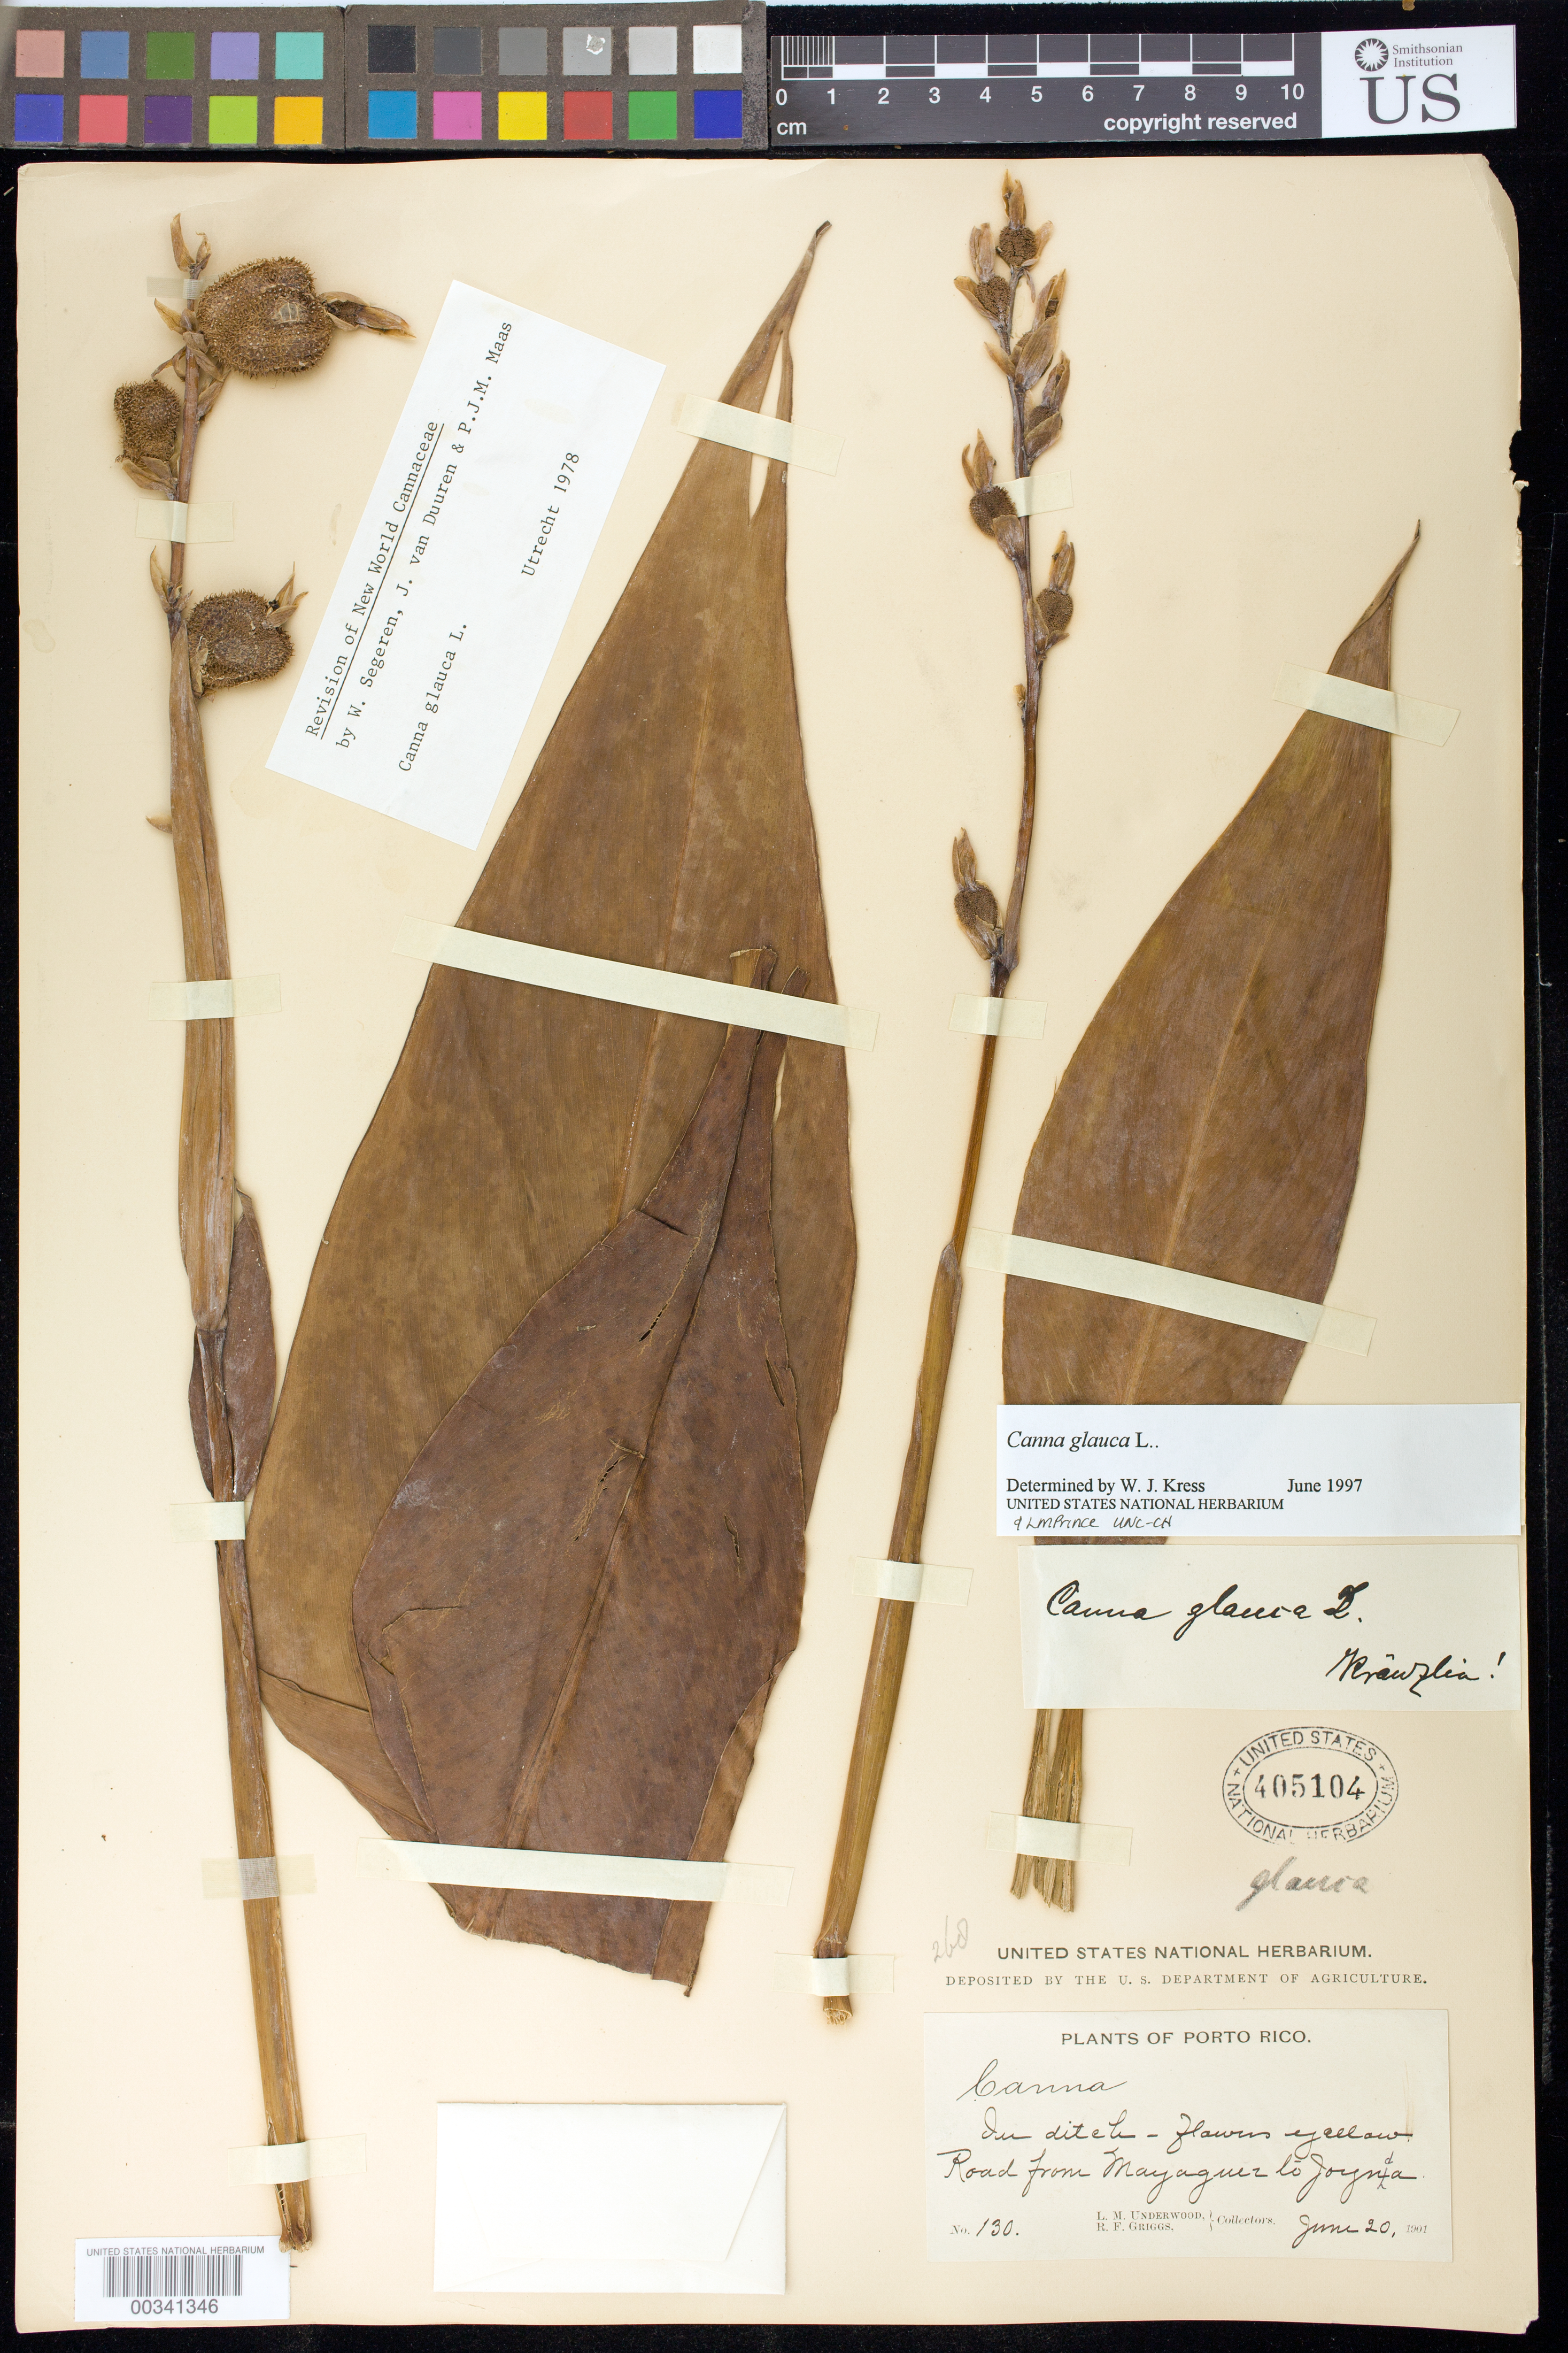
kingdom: Plantae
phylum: Tracheophyta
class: Liliopsida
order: Zingiberales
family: Cannaceae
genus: Canna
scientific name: Canna glauca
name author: L.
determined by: Segeren, W.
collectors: L. M. Underwood & R. F. Griggs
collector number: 130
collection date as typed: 20 Jun 1901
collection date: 1901-06-20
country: Puerto Rico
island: Greater Antilles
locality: Road from mayaguez to joyuda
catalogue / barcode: US 405104